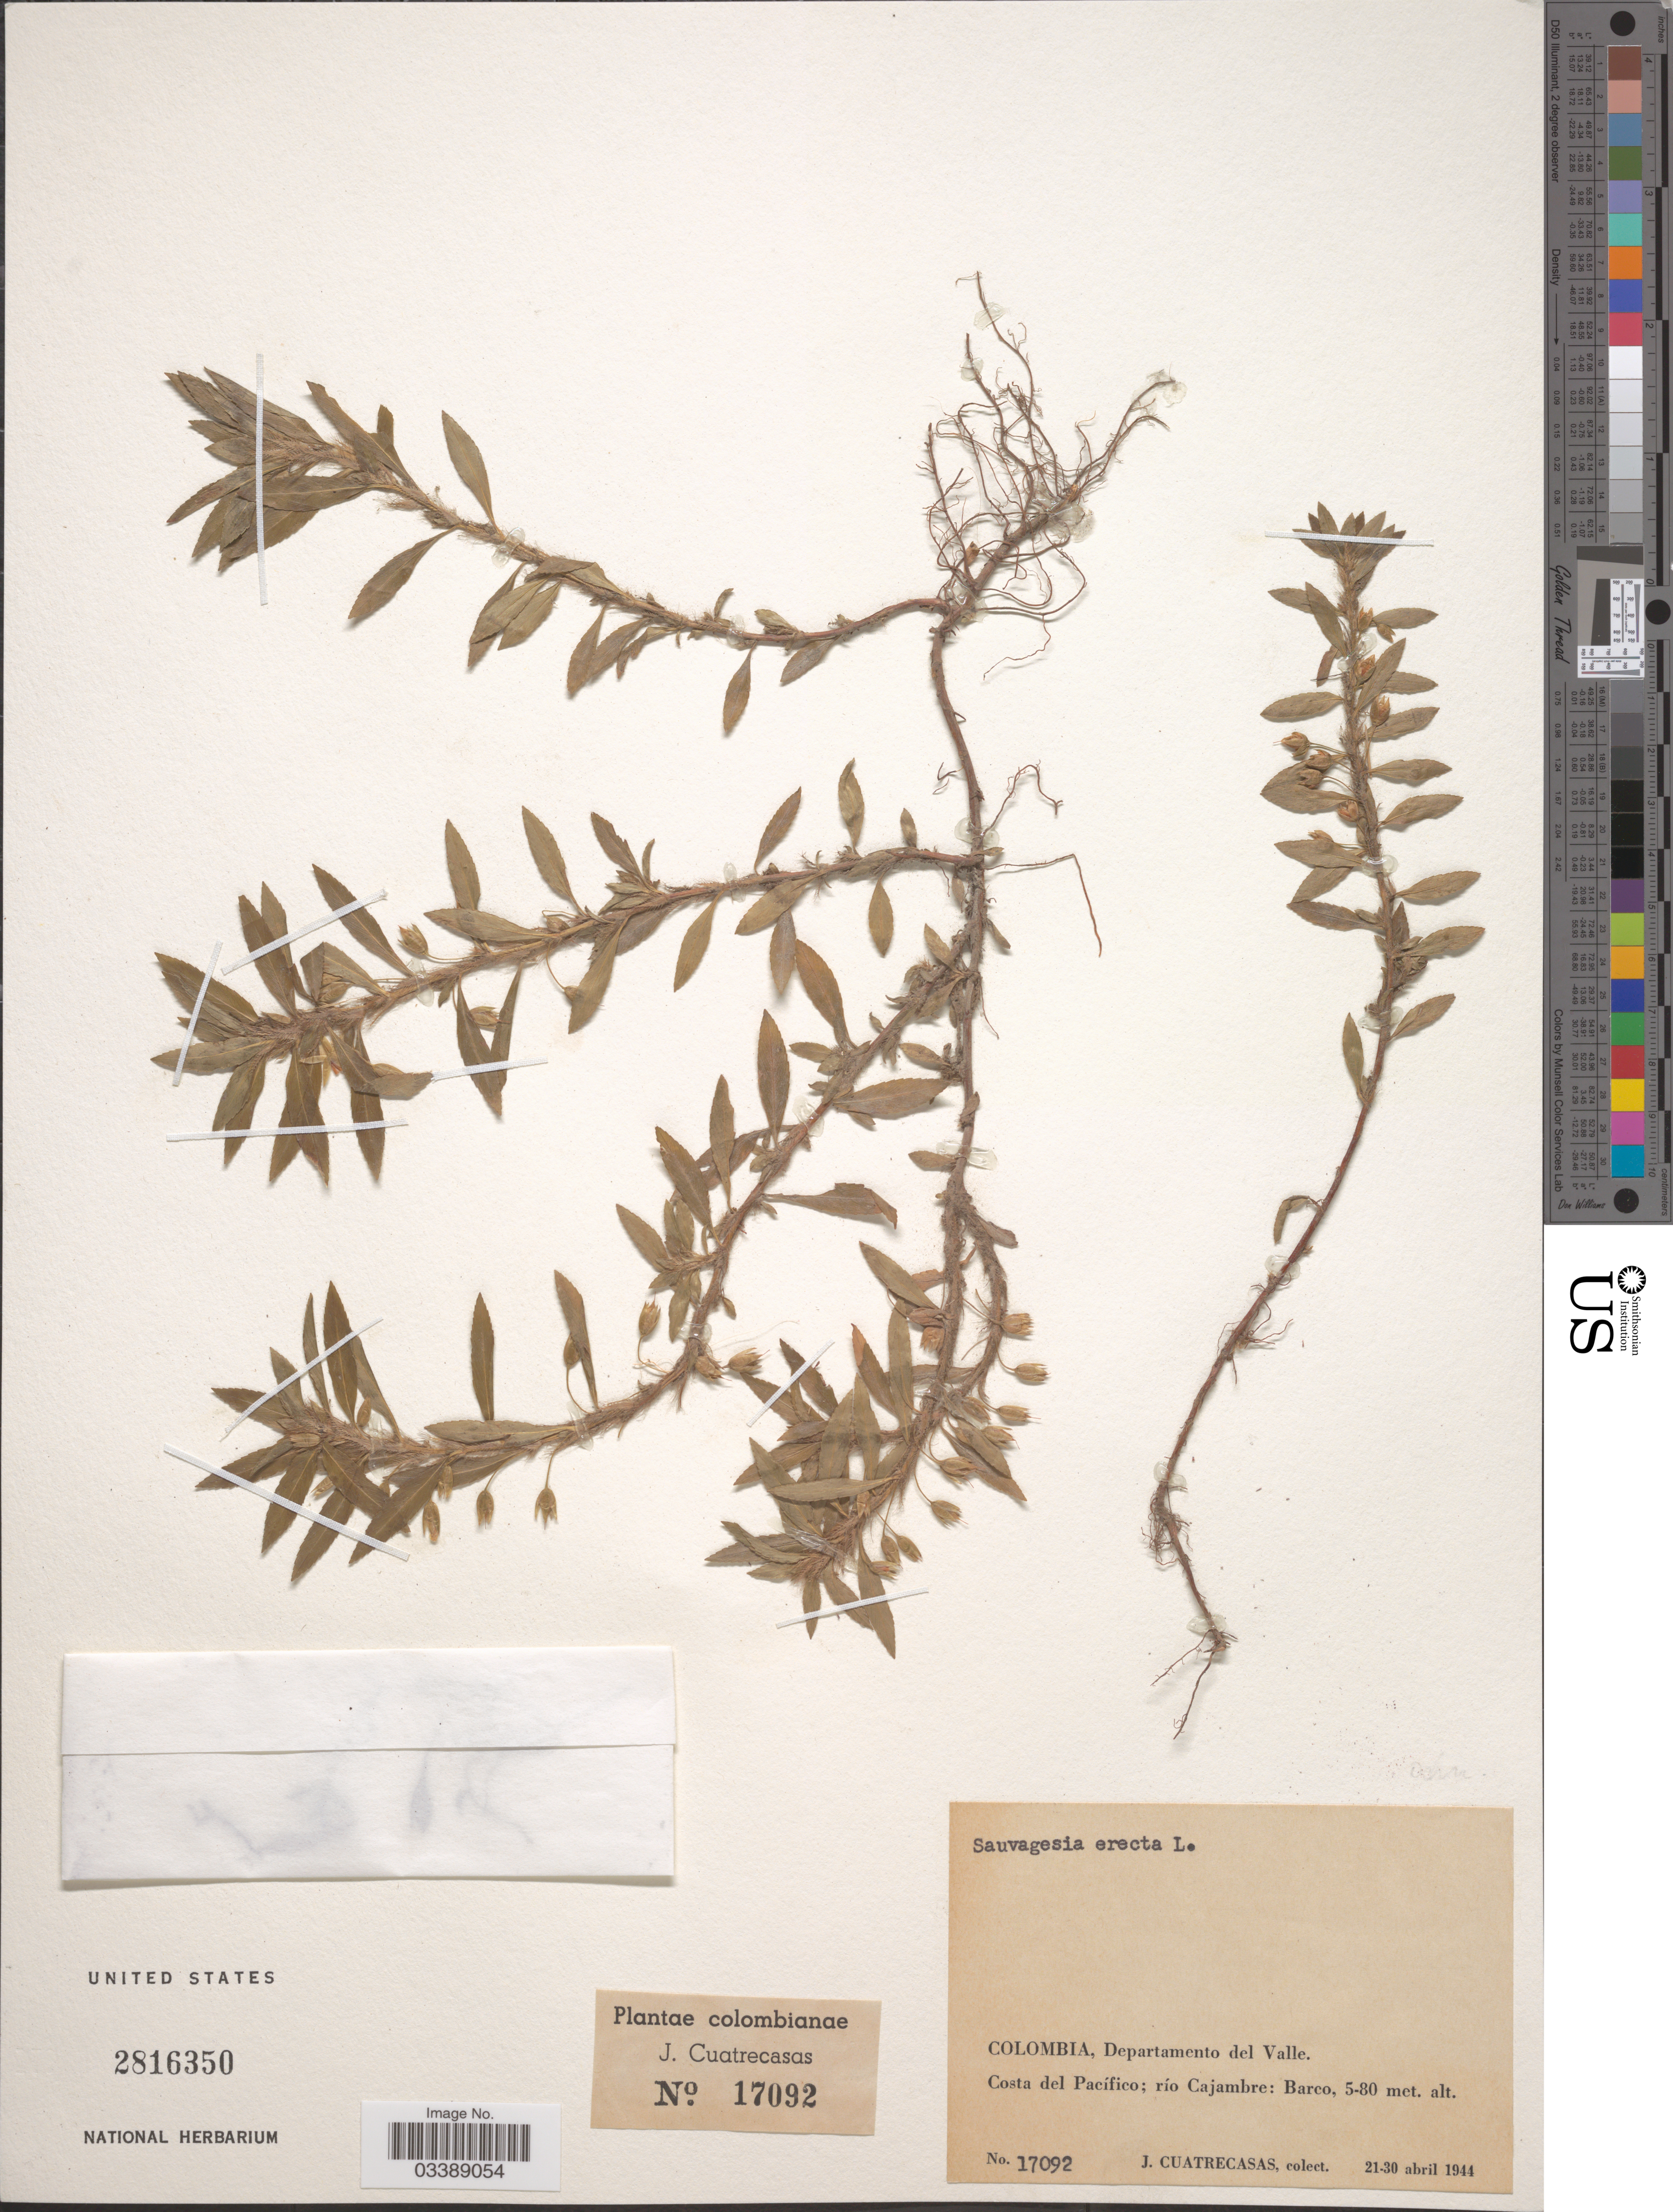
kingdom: Plantae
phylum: Tracheophyta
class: Magnoliopsida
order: Malpighiales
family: Ochnaceae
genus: Sauvagesia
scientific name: Sauvagesia erecta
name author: L.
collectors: J. Cuatrecasas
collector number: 17092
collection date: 1944-04-21/1944-04-30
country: Colombia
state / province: Valle del Cauca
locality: Departamento del Valle. Costa del Pacífico; río Cajambre.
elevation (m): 5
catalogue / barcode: US 2816350